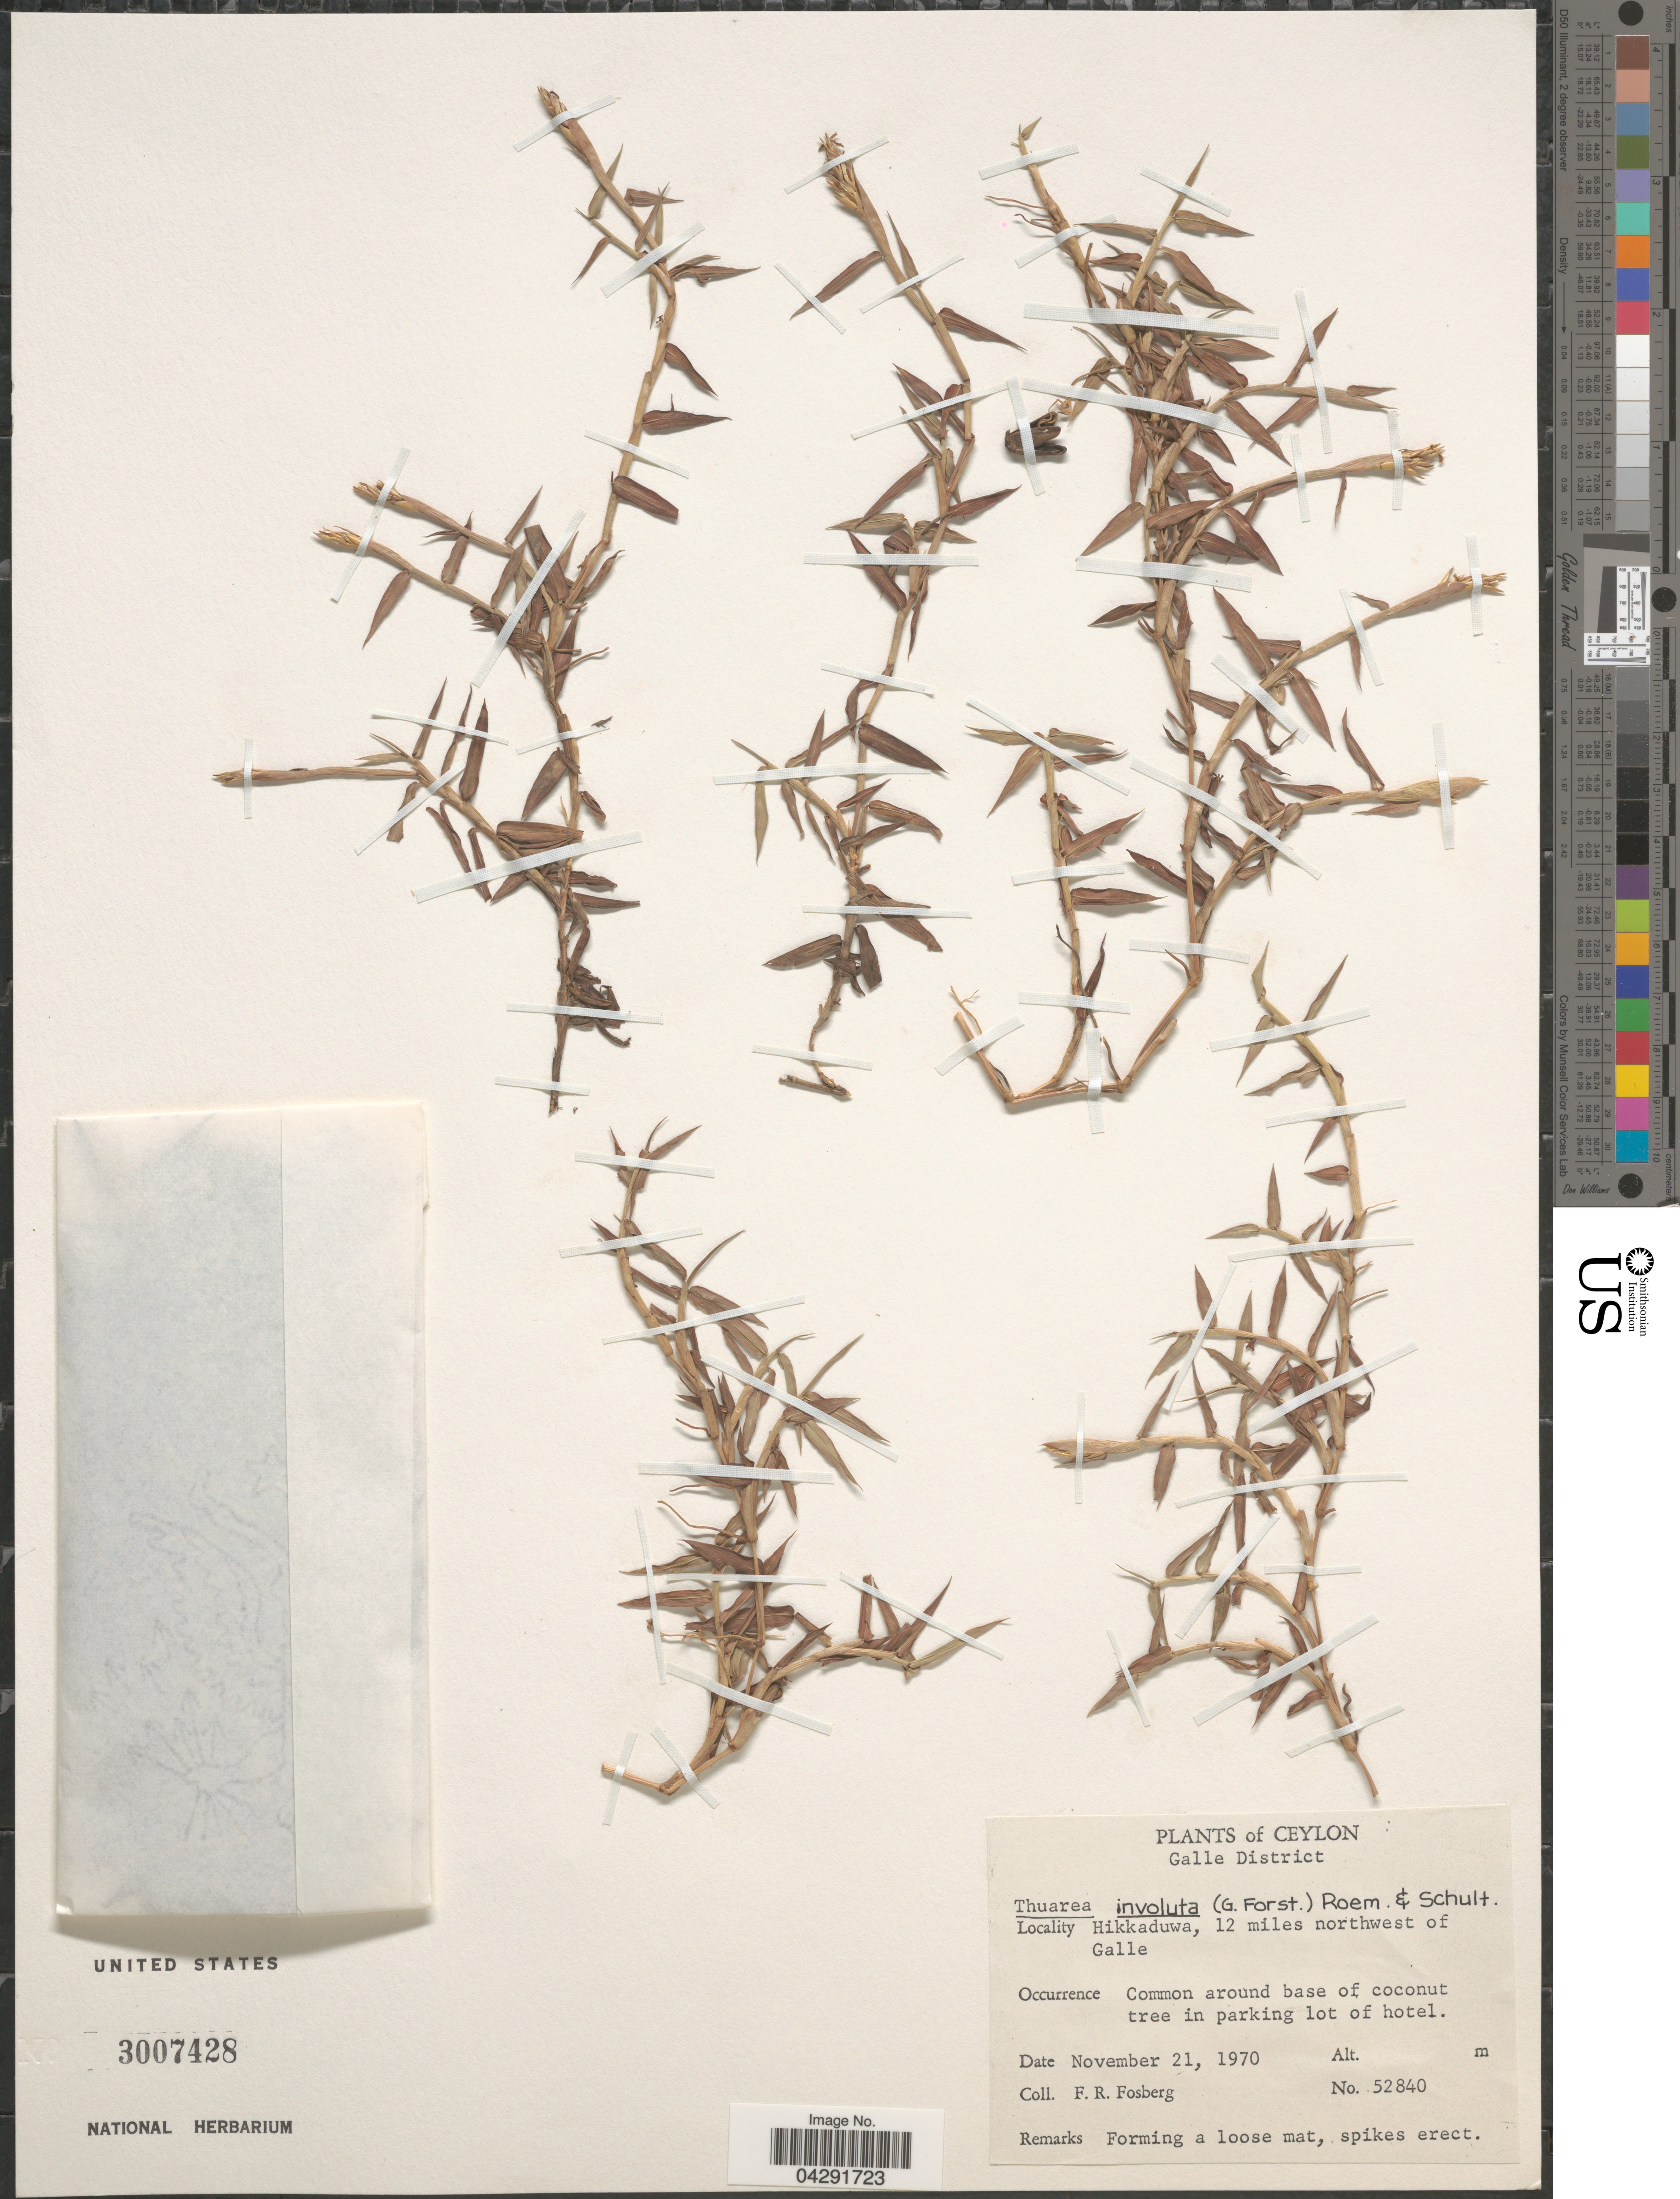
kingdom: Plantae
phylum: Tracheophyta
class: Liliopsida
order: Poales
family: Poaceae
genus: Thuarea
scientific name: Thuarea involuta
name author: (G. Forst.) R. Br. ex Sm.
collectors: F. R. Fosberg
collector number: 52840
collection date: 1970-11-21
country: Sri Lanka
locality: Ceylon. Galle District. Hikkaduwa, 12 miles northwest of Galle. Common around base of coconut tree in parking lot of hotel.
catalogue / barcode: US 3007428